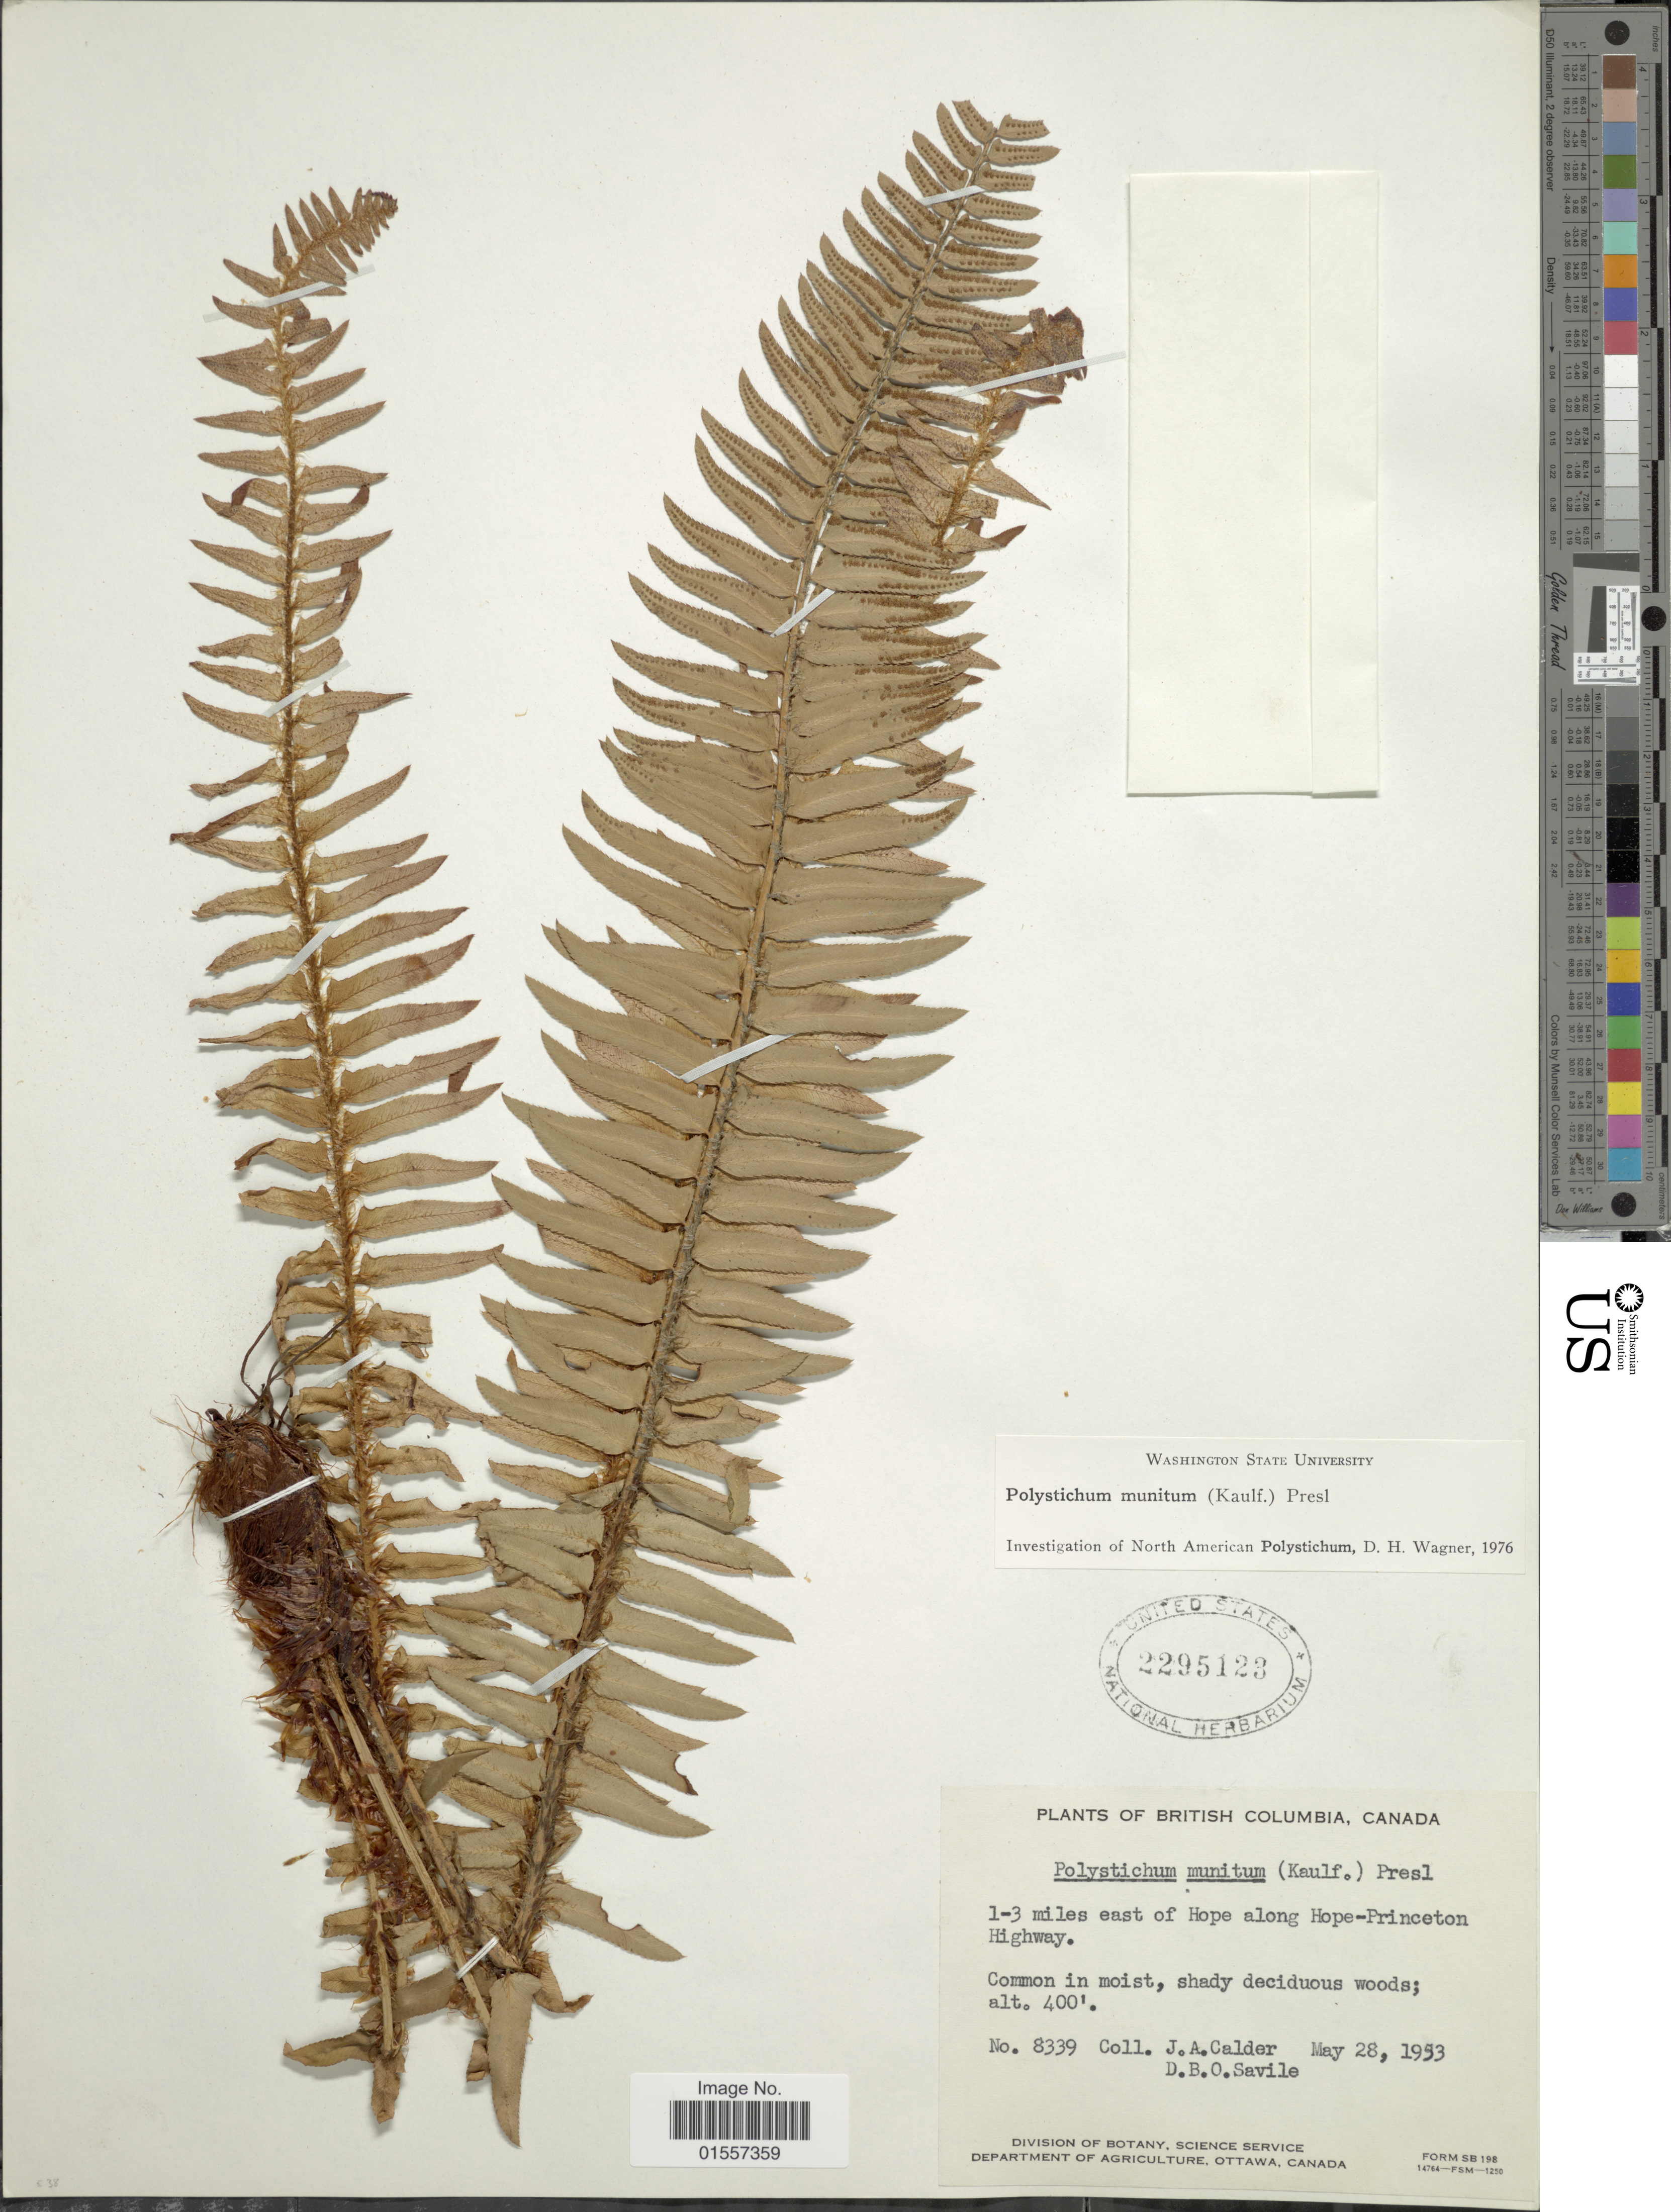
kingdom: Plantae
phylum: Tracheophyta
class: Polypodiopsida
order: Polypodiales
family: Dryopteridaceae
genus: Polystichum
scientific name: Polystichum munitum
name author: (Kaulf.) C. Presl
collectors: J. A. Calder & D. Savile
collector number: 8339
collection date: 1953-05-28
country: Canada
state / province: British Columbia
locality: British Columbia, Canada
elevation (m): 122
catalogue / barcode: US 2295123